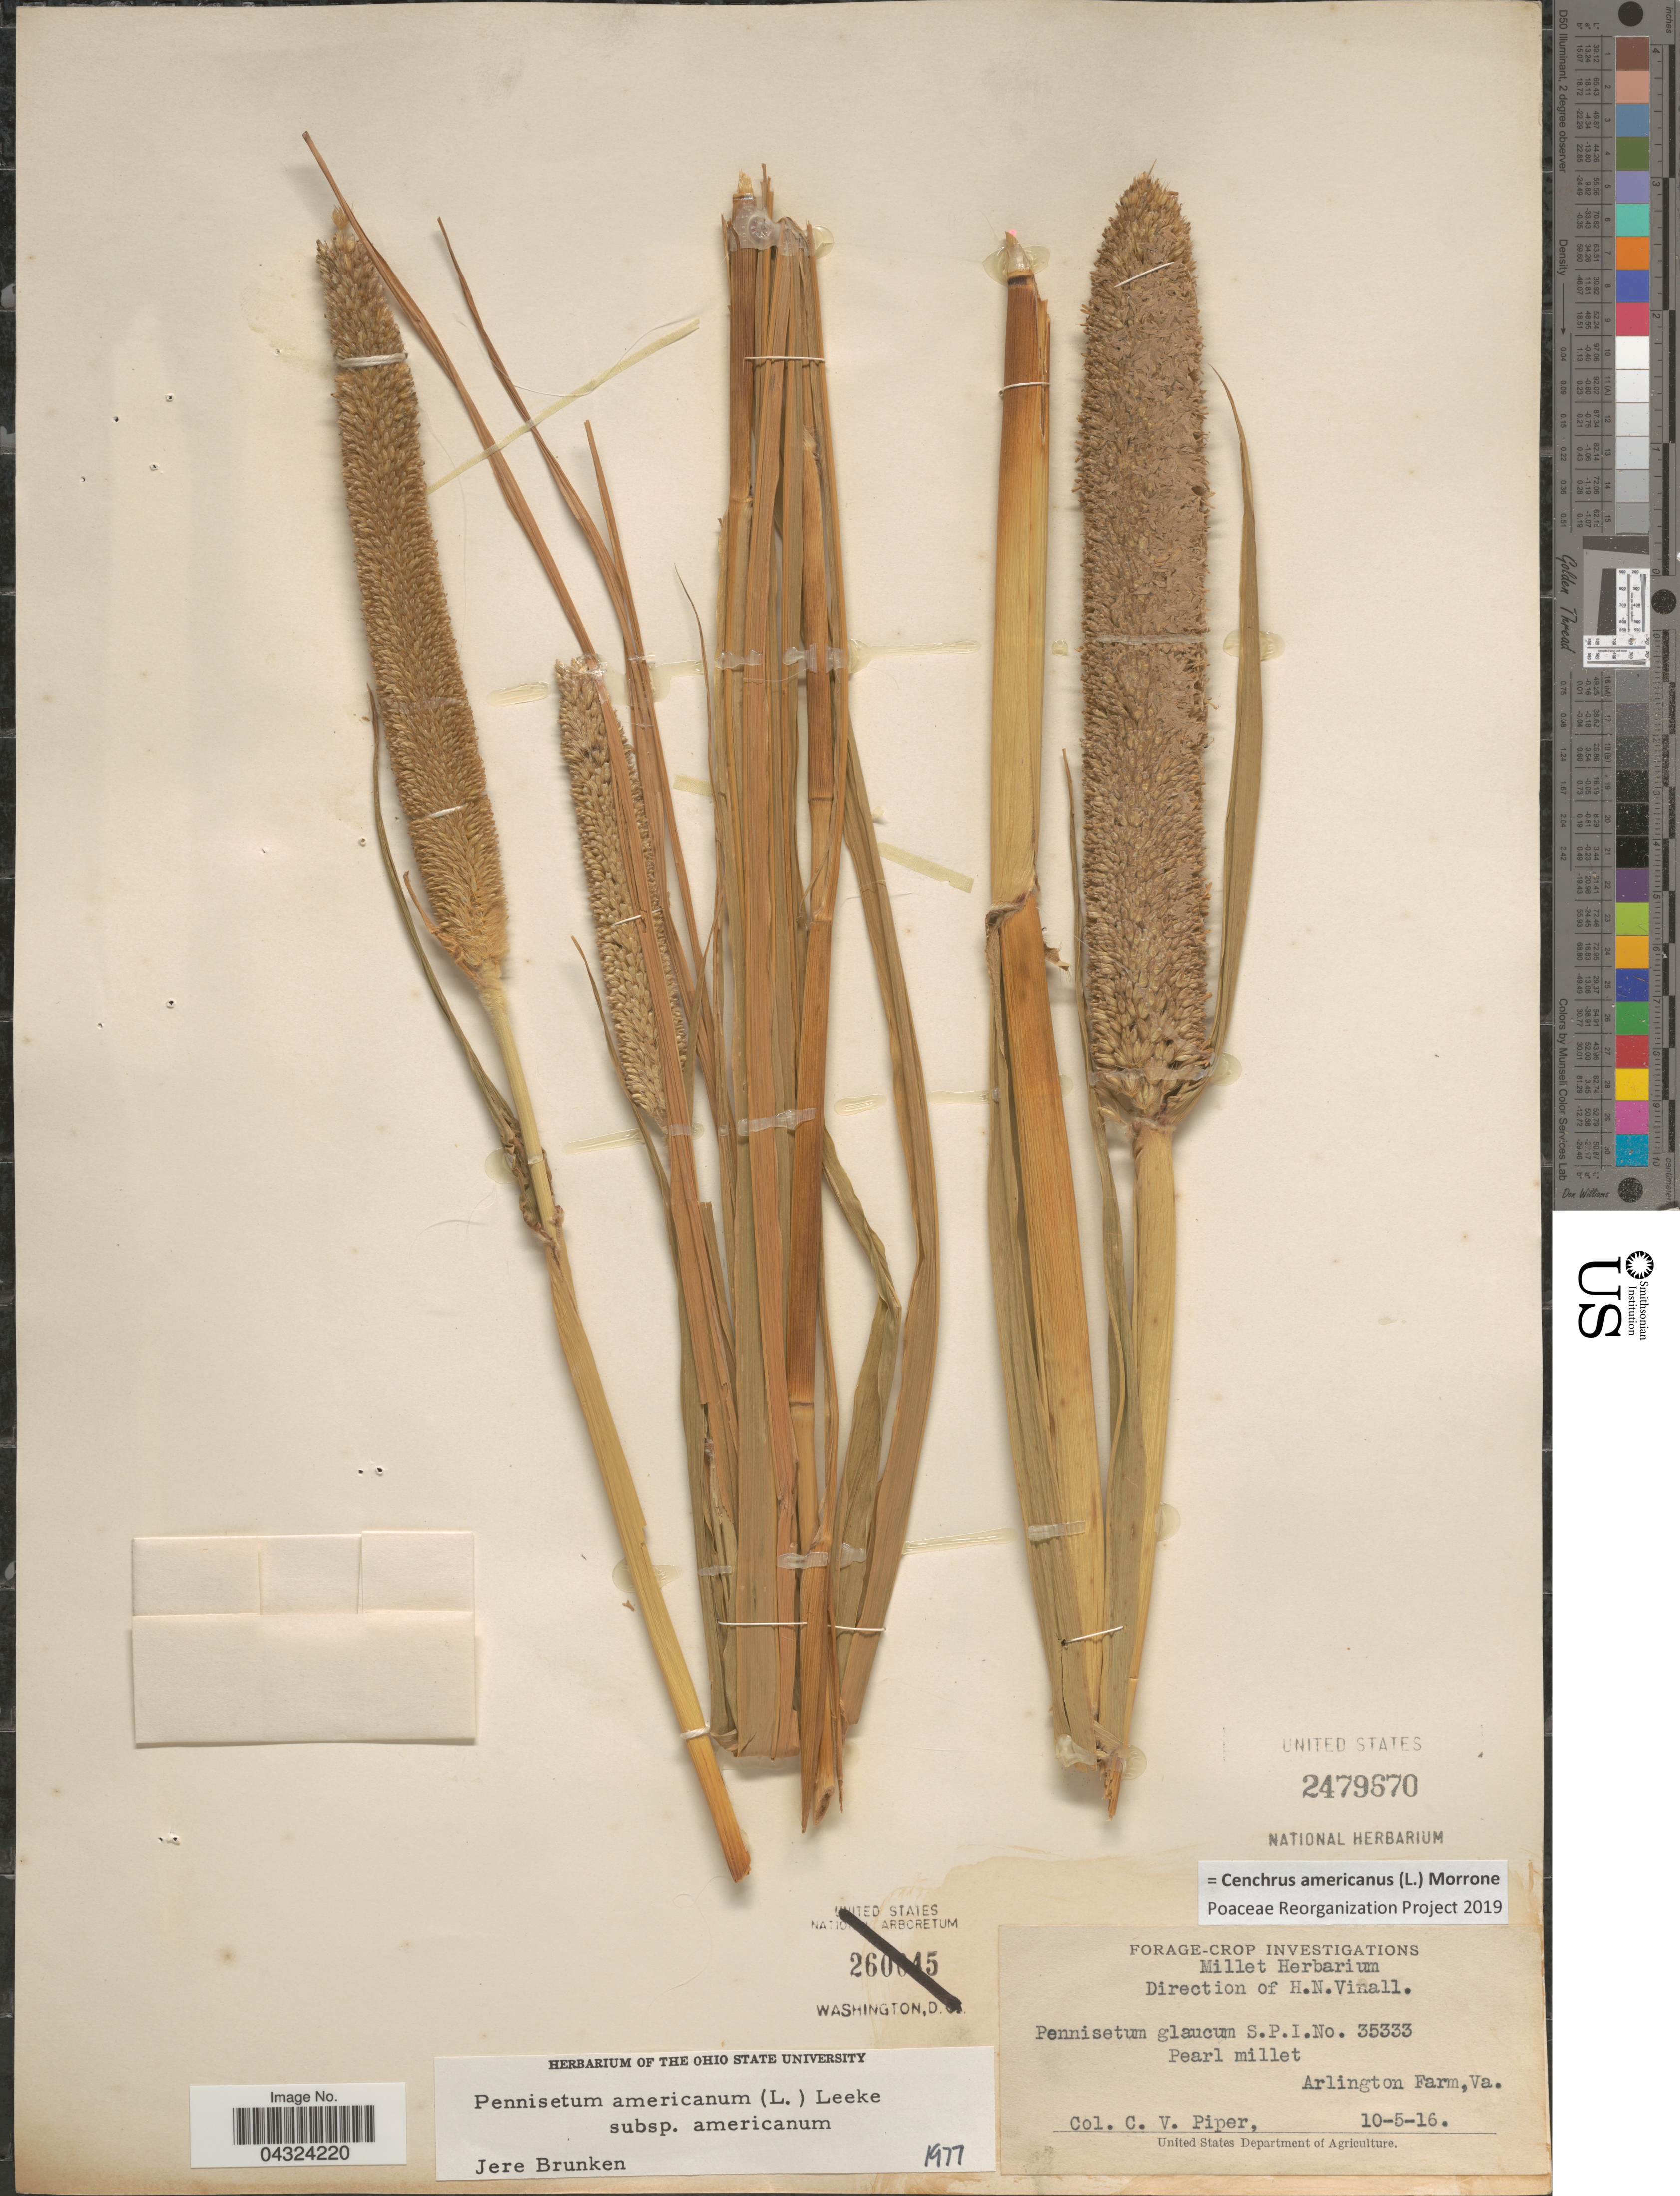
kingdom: Plantae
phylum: Tracheophyta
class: Liliopsida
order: Poales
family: Poaceae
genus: Cenchrus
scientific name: Cenchrus americanus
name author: (L.) Morrone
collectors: C. V. Piper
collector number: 35333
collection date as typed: Transcribed d/m/y: 5/10/16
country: United States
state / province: Virginia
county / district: Arlington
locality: Pearl millet. Arlington Farm.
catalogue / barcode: US 2479670